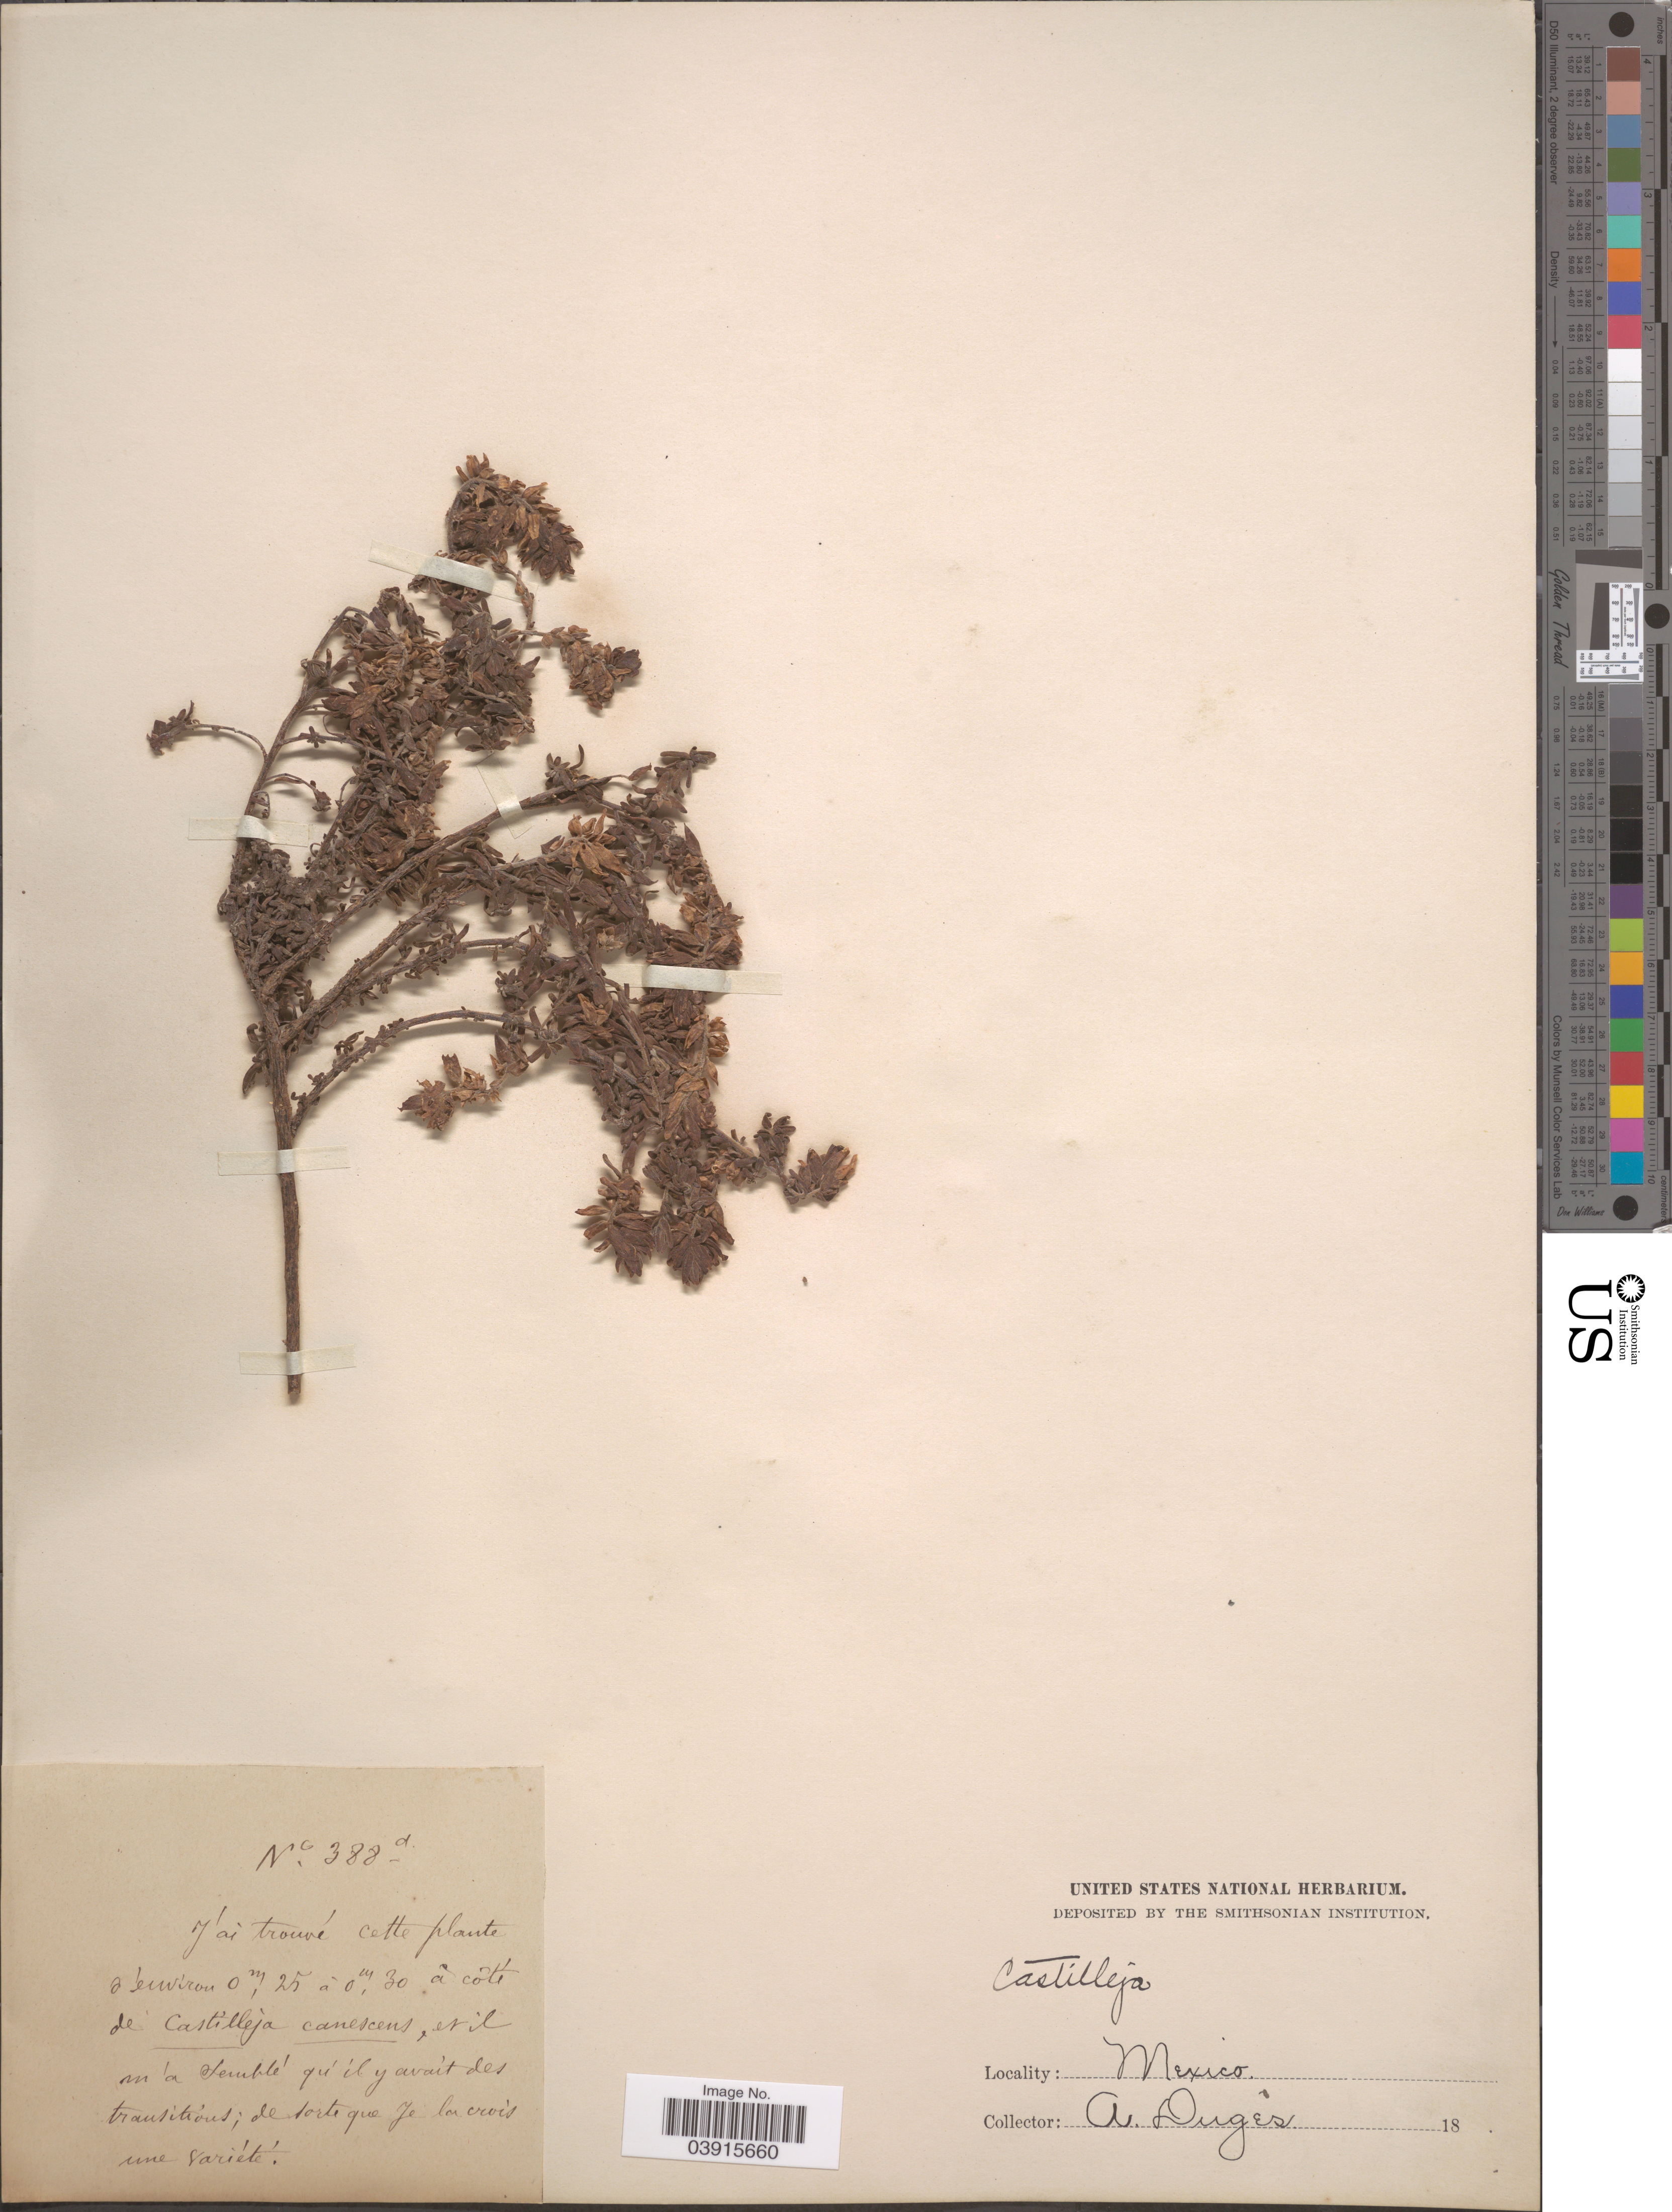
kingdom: Plantae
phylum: Tracheophyta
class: Magnoliopsida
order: Lamiales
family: Orobanchaceae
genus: Castilleja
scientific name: Castilleja tenuiflora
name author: Benth.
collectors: A. Duges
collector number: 388d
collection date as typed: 18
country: Mexico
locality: a l'environ a 0m, 30